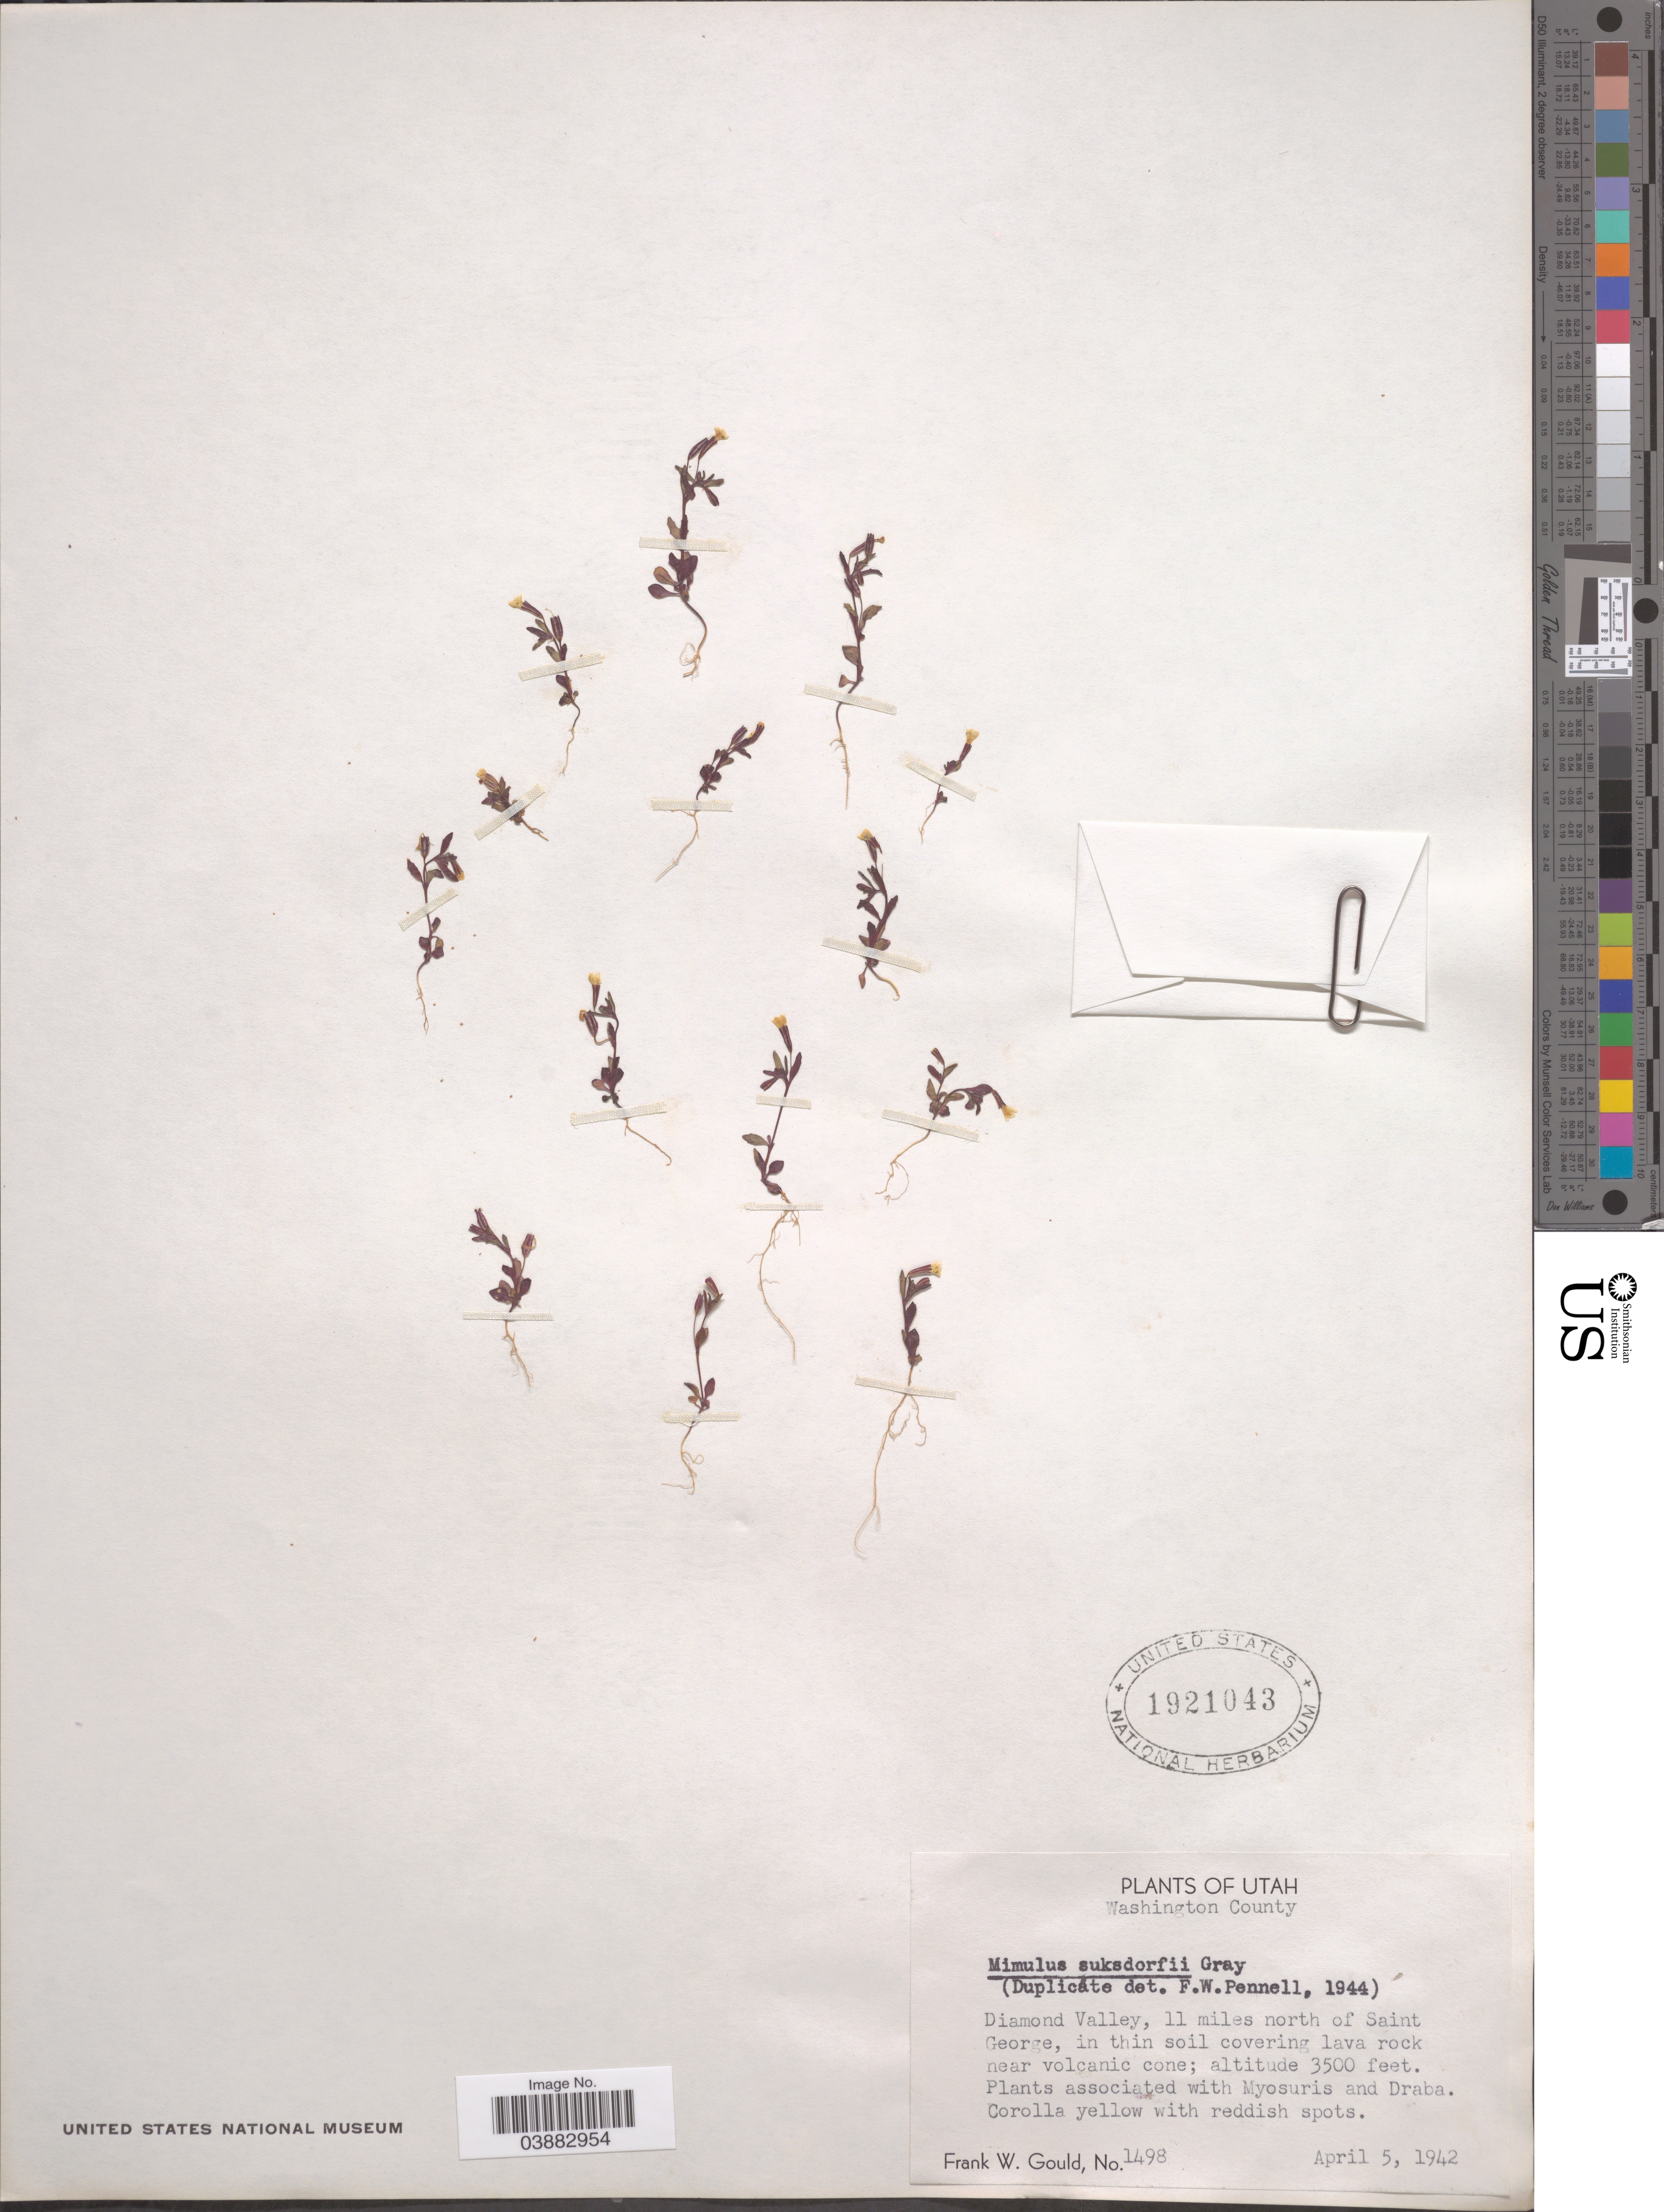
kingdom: Plantae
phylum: Tracheophyta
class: Magnoliopsida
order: Lamiales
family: Phrymaceae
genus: Mimulus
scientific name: Mimulus suksdorfii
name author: A. Gray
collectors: F. W. Gould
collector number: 1498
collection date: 1942-04-05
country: United States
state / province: Utah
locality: Washington County. Diamond Valley, 11 miles north of Saint George.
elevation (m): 1067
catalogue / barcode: US 1921043